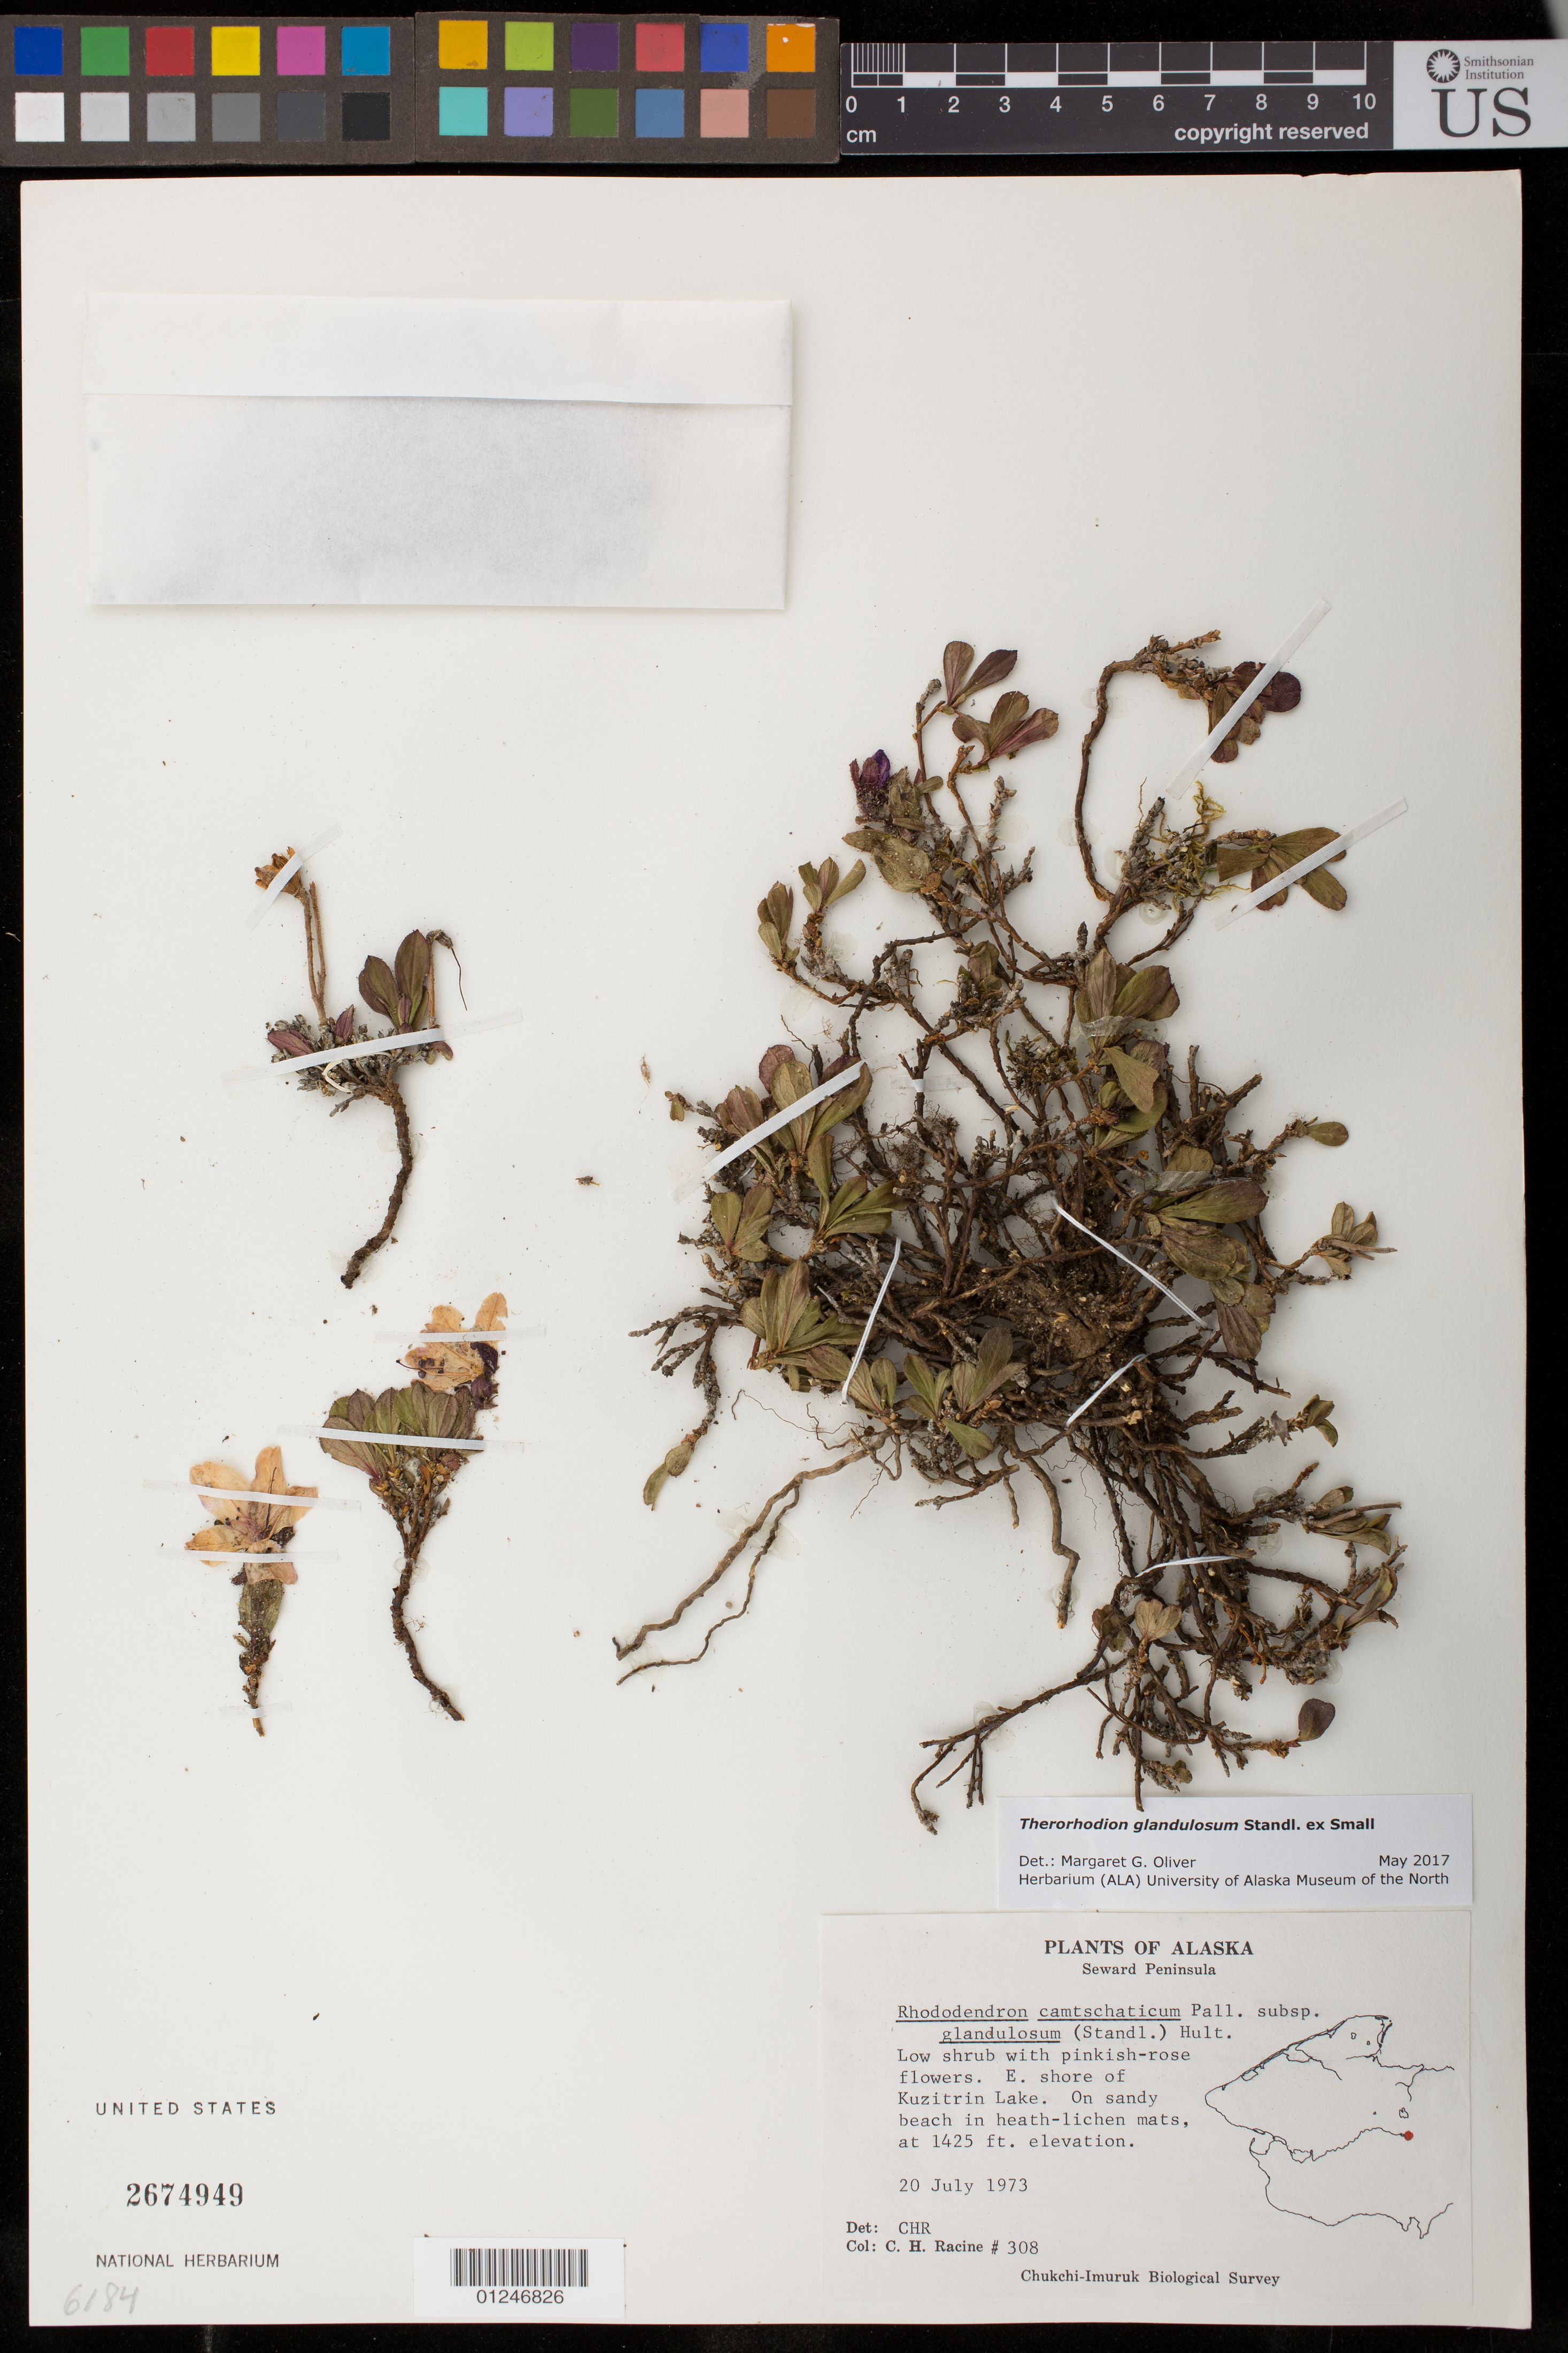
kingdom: Plantae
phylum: Tracheophyta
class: Magnoliopsida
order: Ericales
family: Ericaceae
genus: Therorhodion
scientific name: Therorhodion glandulosum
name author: Standl. ex Small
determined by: Oliver, M. G., (ALA), University of Alaska Museum of the North (UNITED STATES)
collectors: C. Racine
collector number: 308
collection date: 1973-07-20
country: United States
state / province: Alaska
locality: Seward Peninsula, E. shore of Kuzitrin Lake.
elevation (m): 434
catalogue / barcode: US 2674949